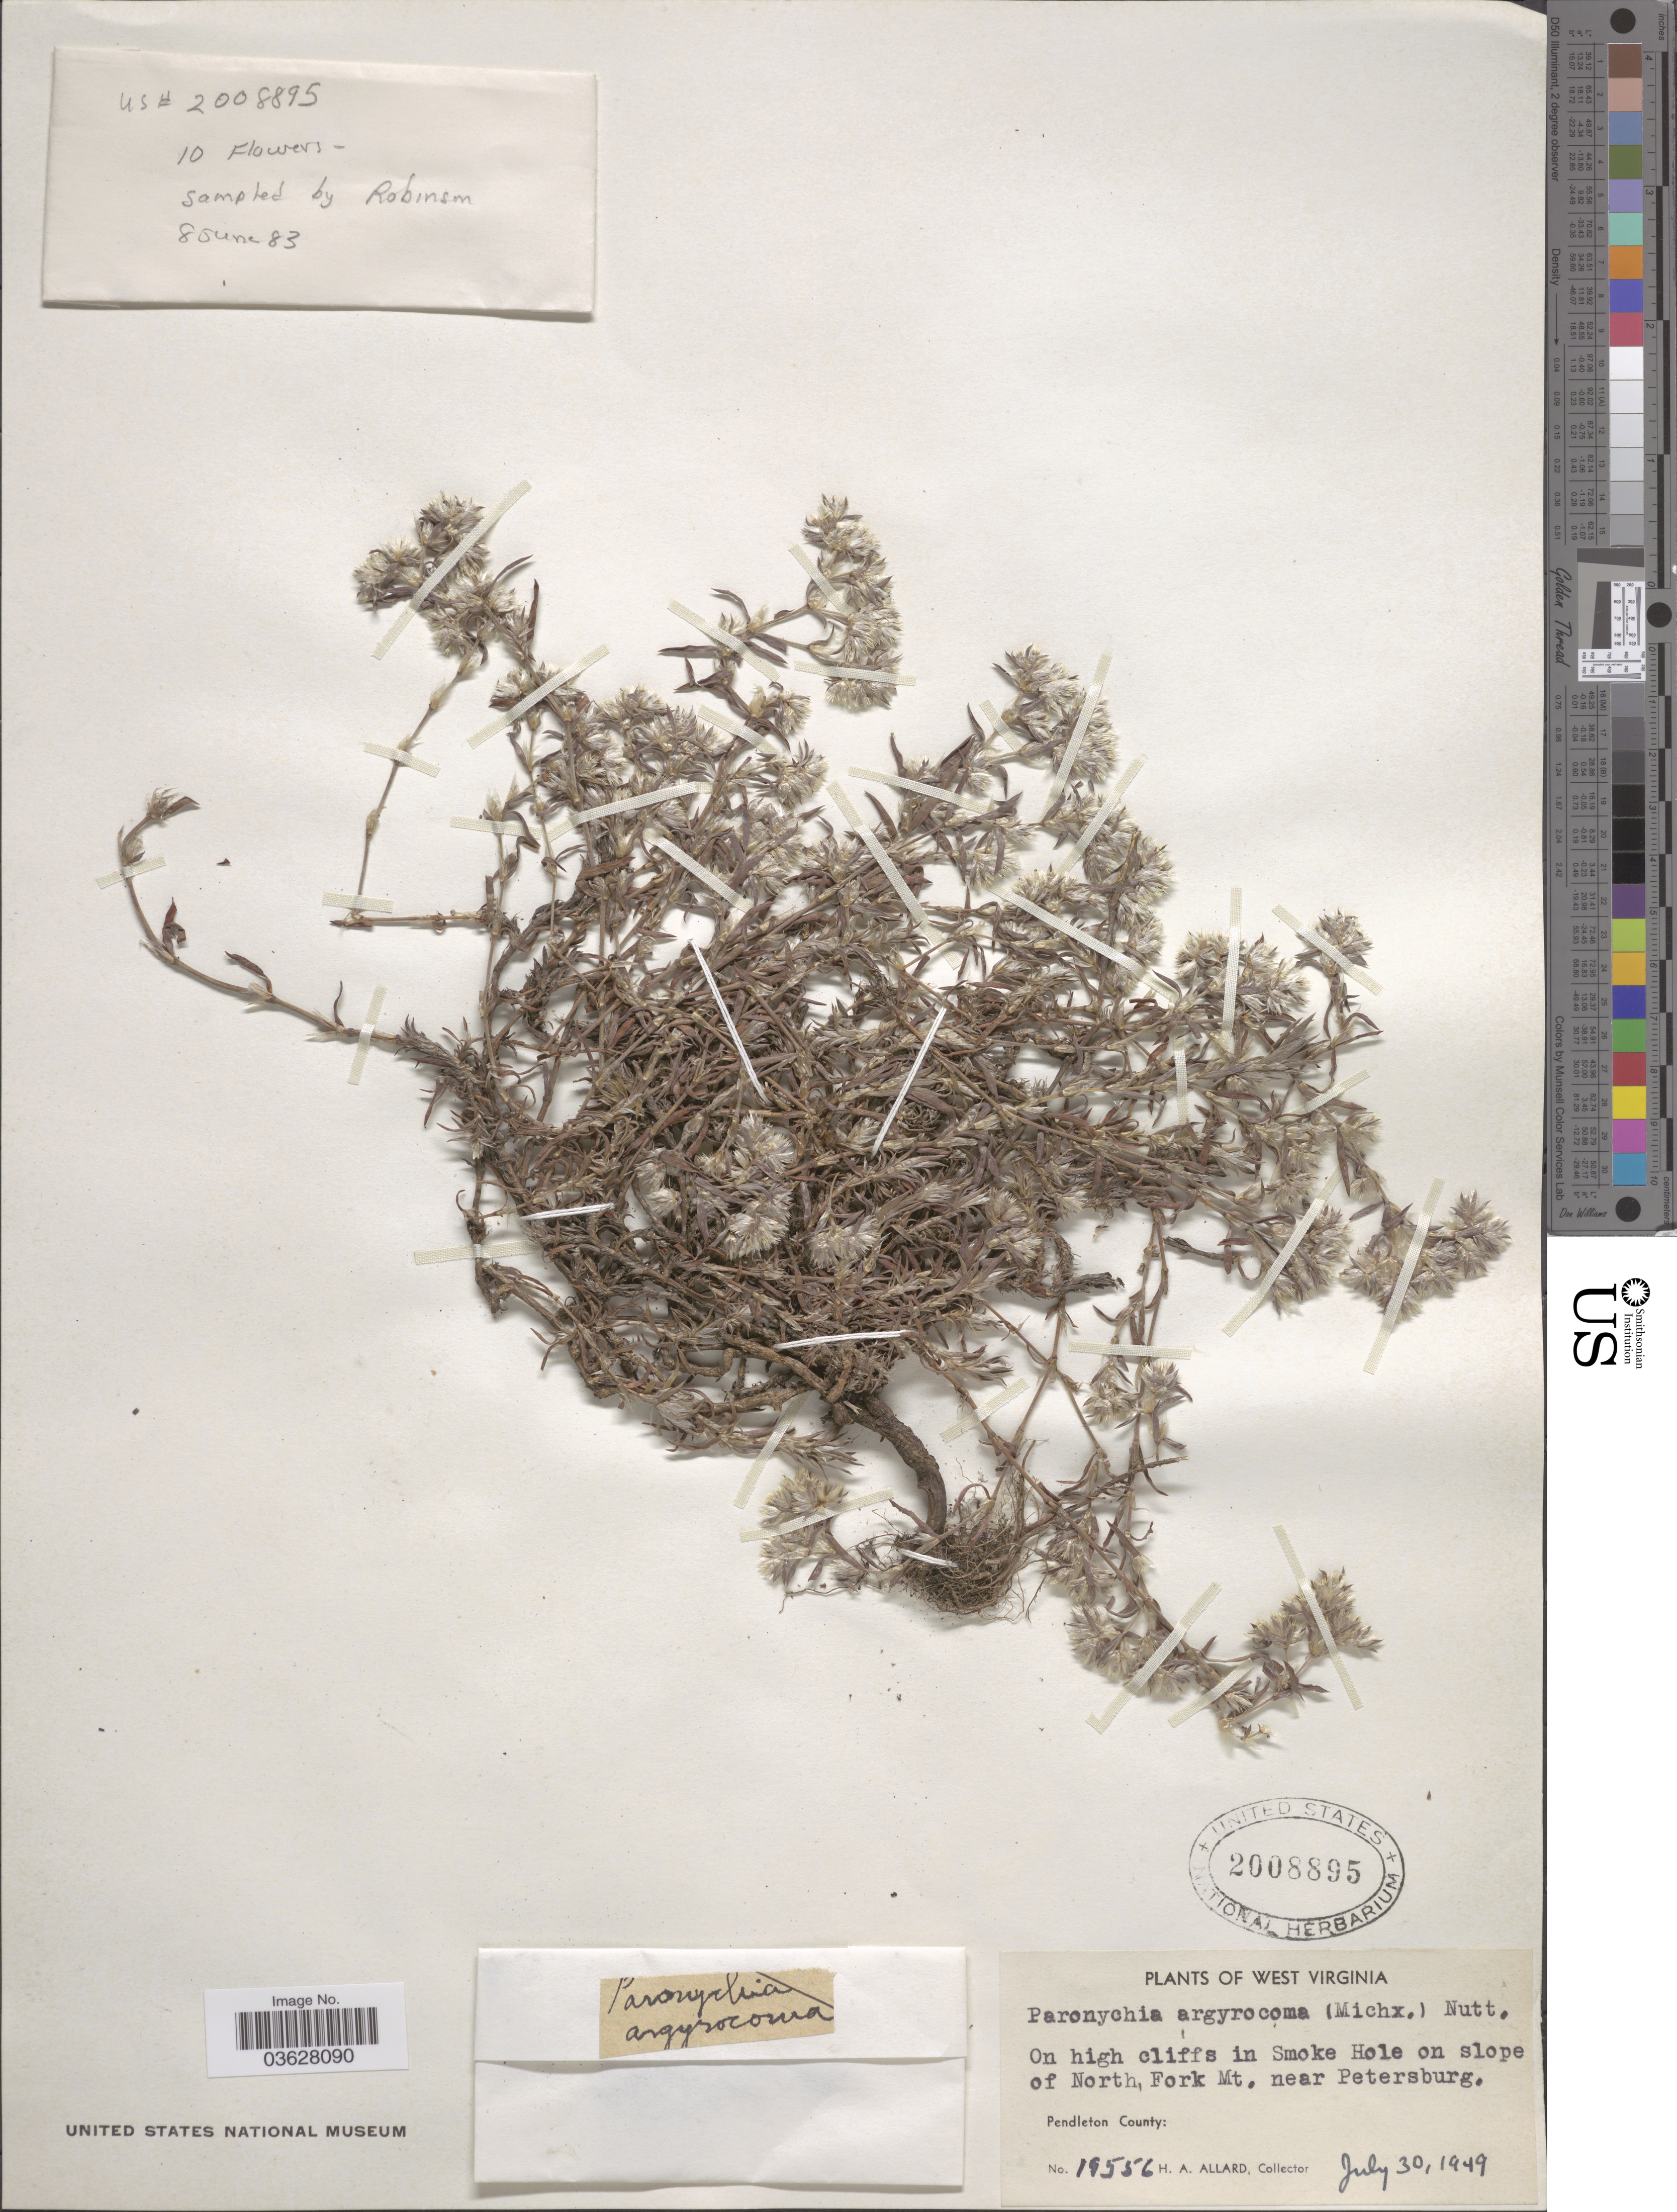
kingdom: Plantae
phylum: Tracheophyta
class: Magnoliopsida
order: Caryophyllales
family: Caryophyllaceae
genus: Paronychia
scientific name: Paronychia sp.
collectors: H. A. Allard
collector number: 19556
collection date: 1949-07-30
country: United States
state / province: West Virginia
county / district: Pendleton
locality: On high cliffs in Smoke Hole on slope of North, Fork Mt. near Petersburg. Pendleton County.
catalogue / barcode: US 2008895